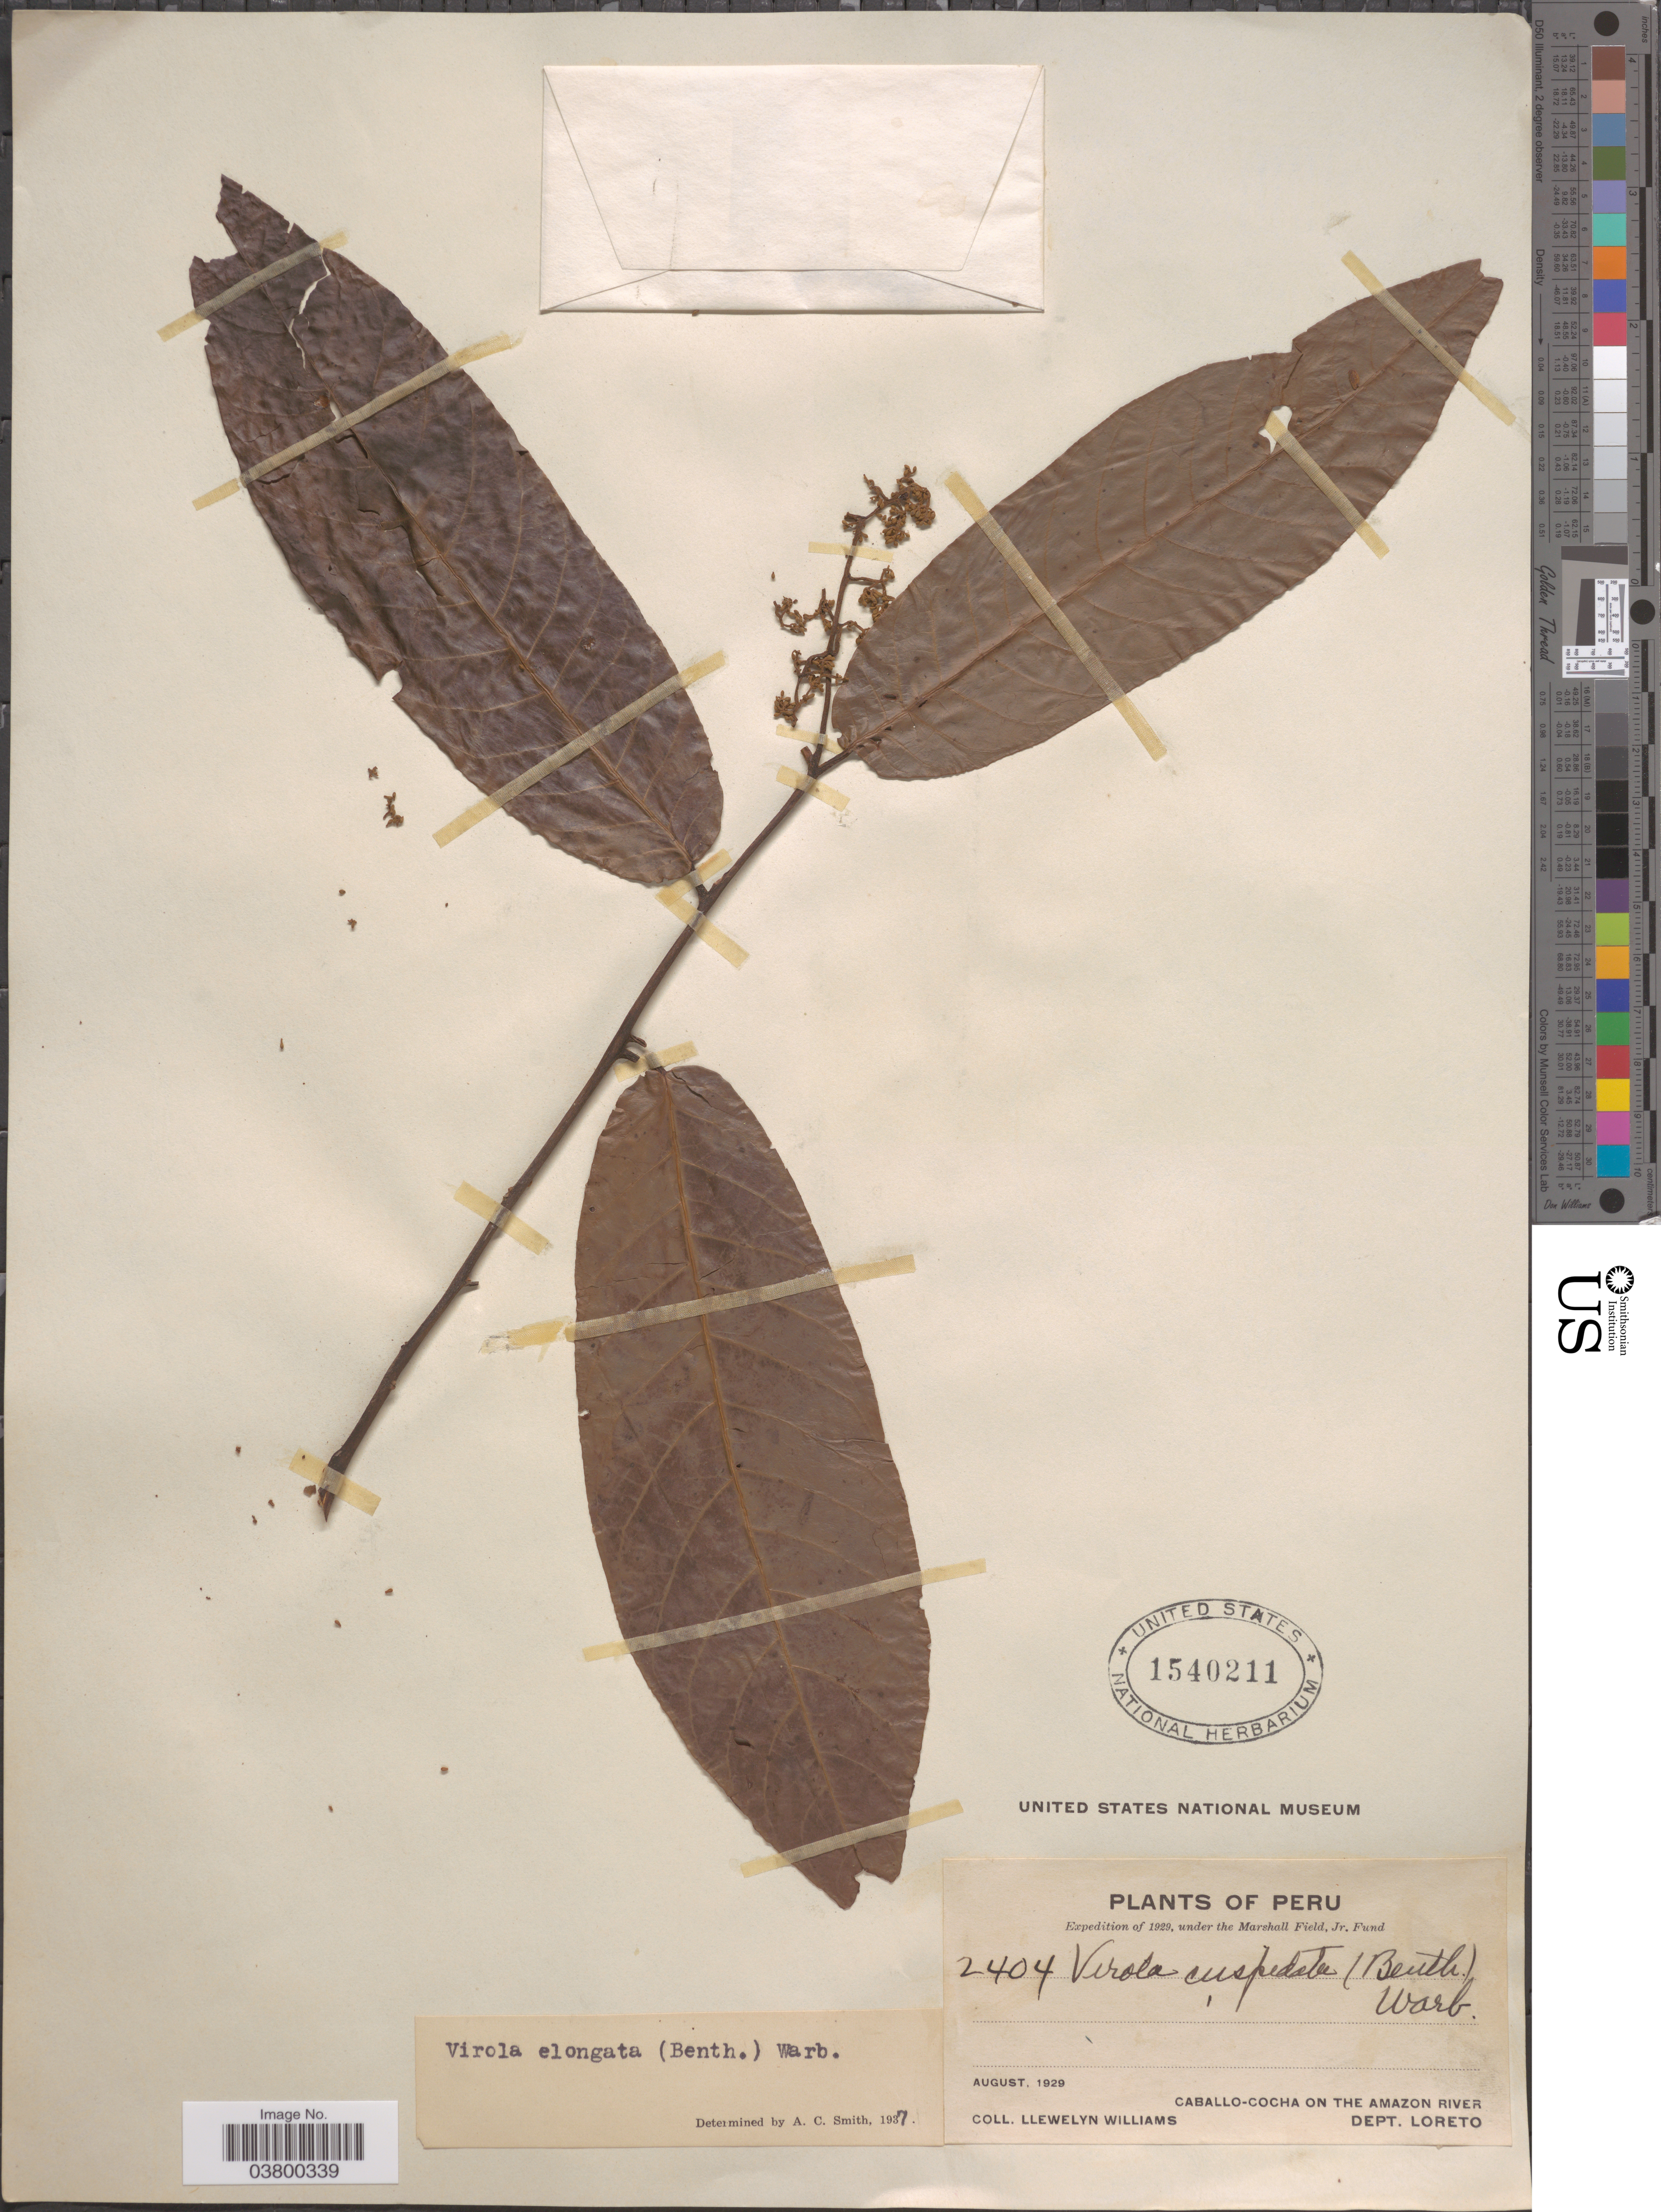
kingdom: Plantae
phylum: Tracheophyta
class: Magnoliopsida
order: Magnoliales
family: Myristicaceae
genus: Virola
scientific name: Virola elongata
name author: (Benth.) Warb.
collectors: Ll. Williams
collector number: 2404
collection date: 1929-08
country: Peru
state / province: Loreto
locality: Caballo-Cocha on the Amazon River. Dept. Loreto.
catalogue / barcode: US 1540211